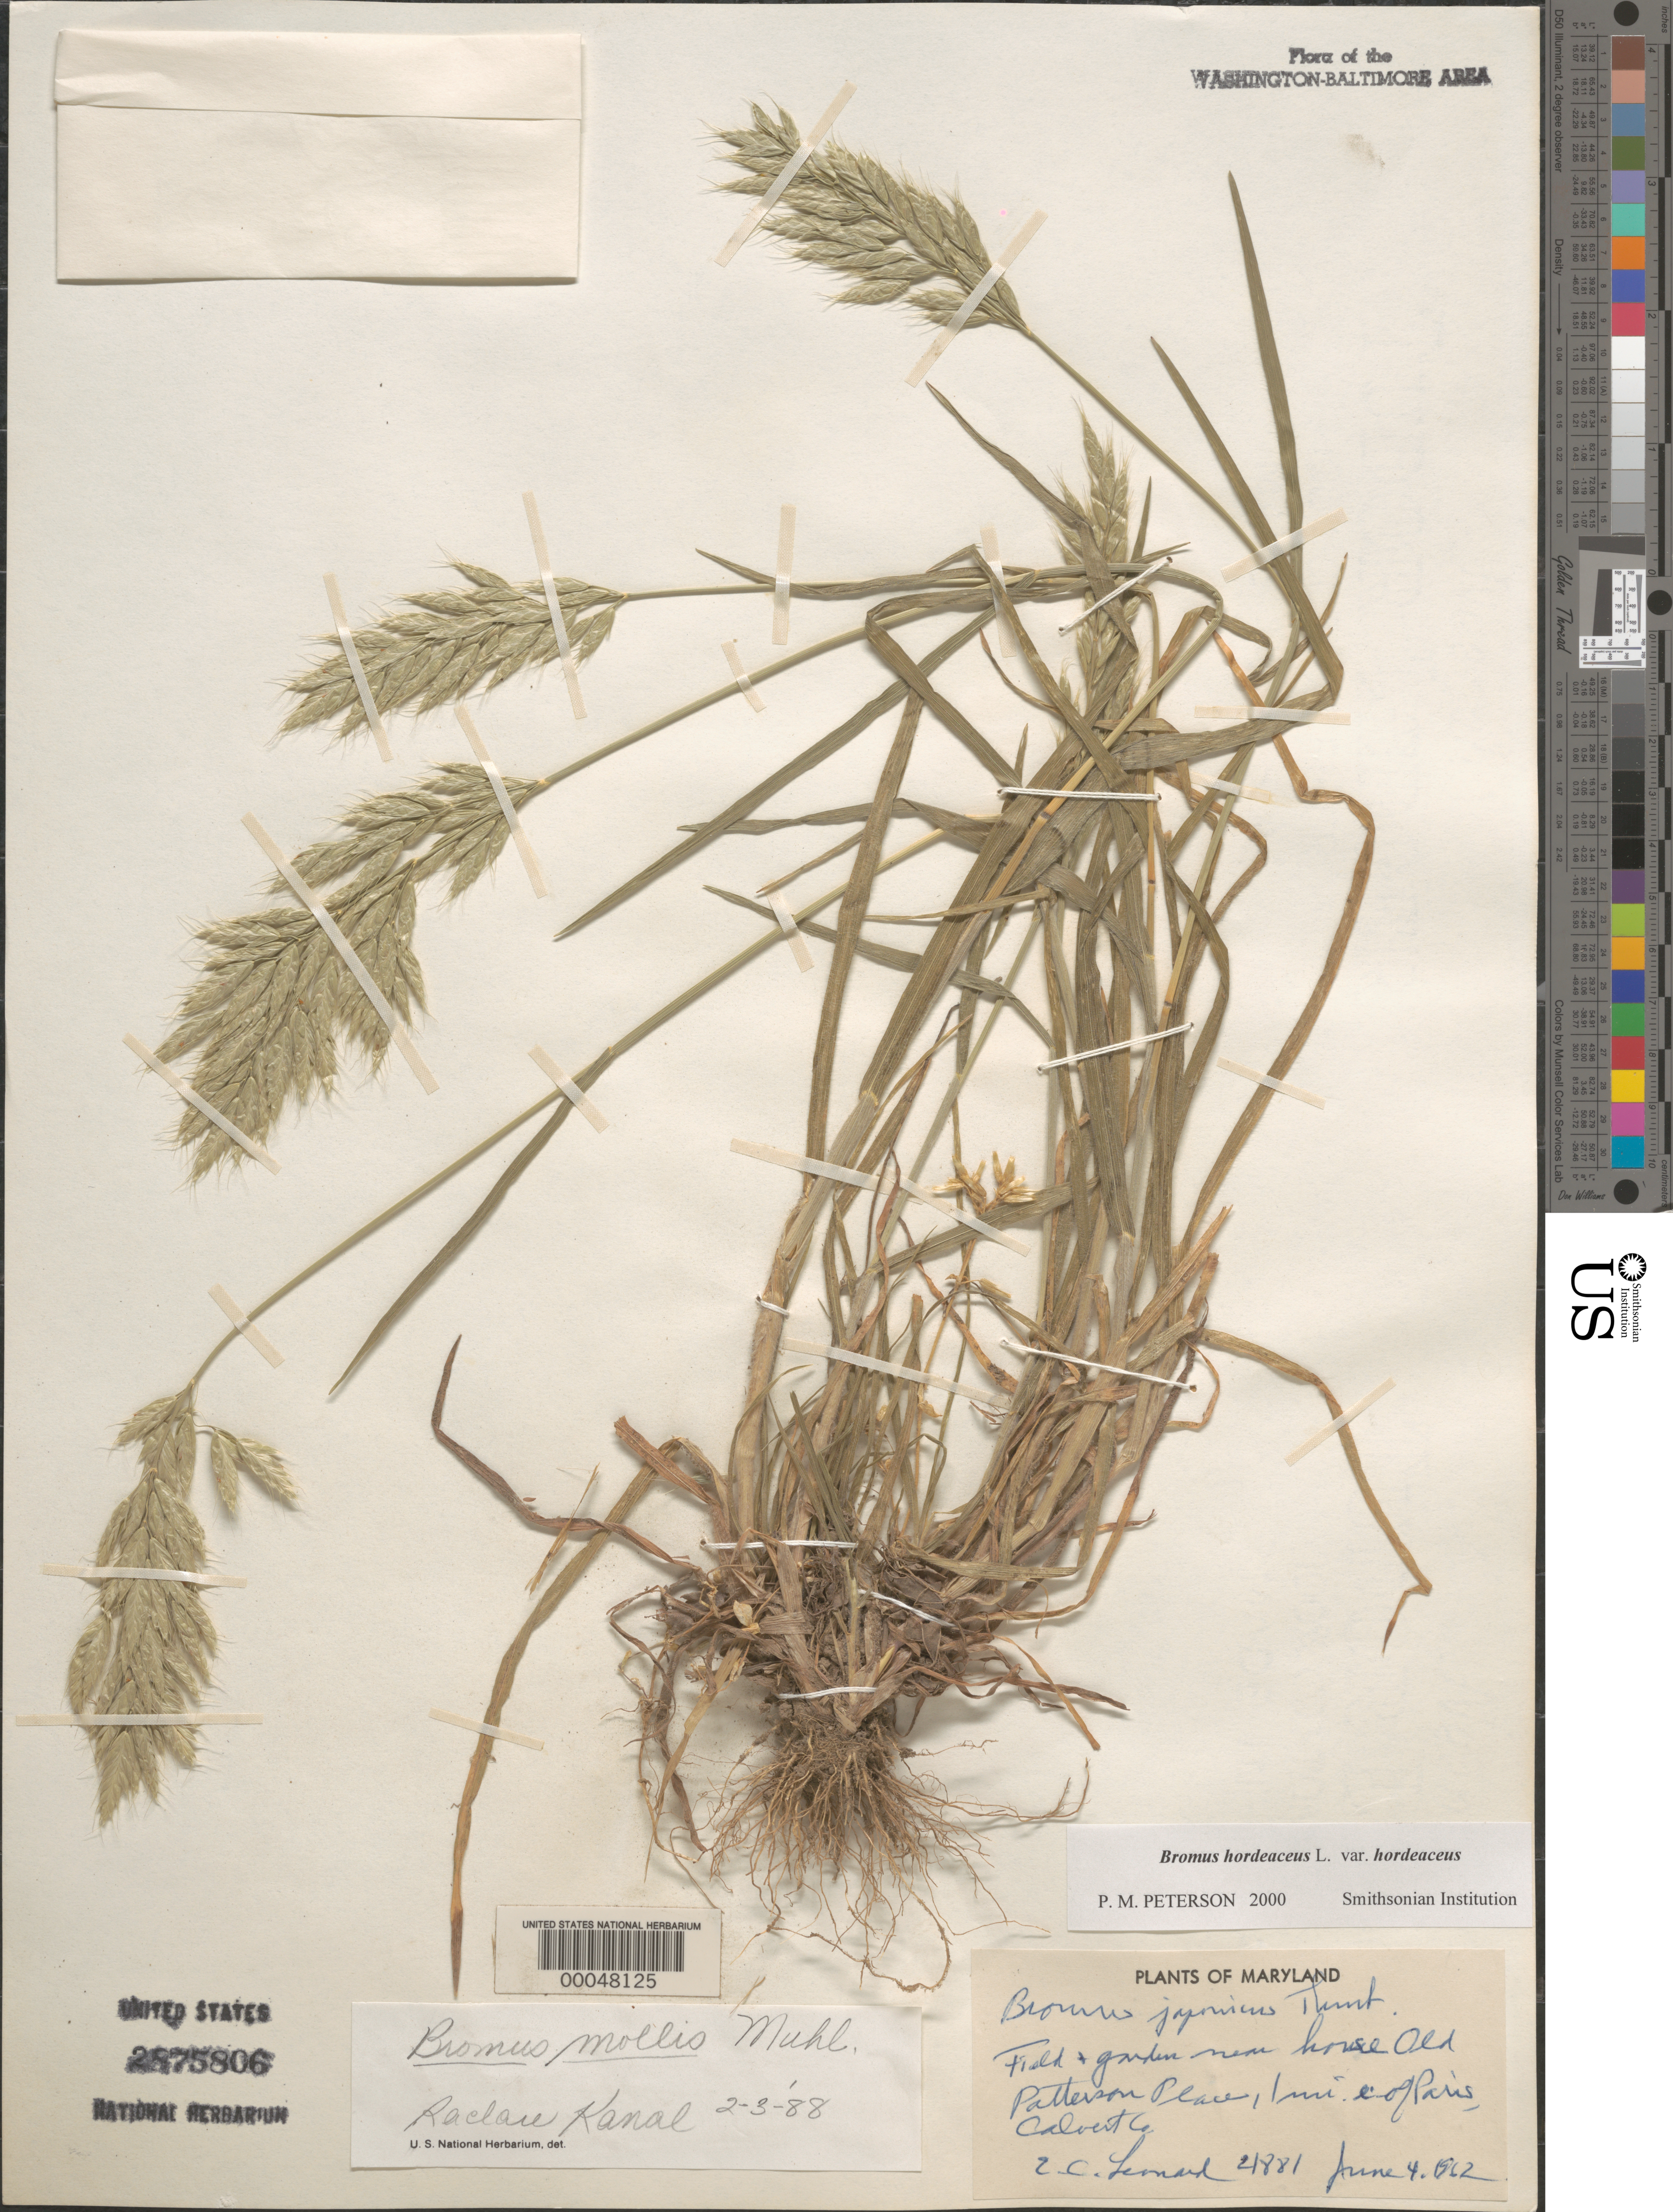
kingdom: Plantae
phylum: Tracheophyta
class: Liliopsida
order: Poales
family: Poaceae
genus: Bromus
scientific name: Bromus hordeaceus var. hordeaceus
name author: L.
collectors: E. C. Leonard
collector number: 4881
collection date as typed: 04 Jun 1962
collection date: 1962-06-04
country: United States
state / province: Maryland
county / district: Calvert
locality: East of Paris, Patterson place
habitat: Field and garden near house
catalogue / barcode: US 2875806